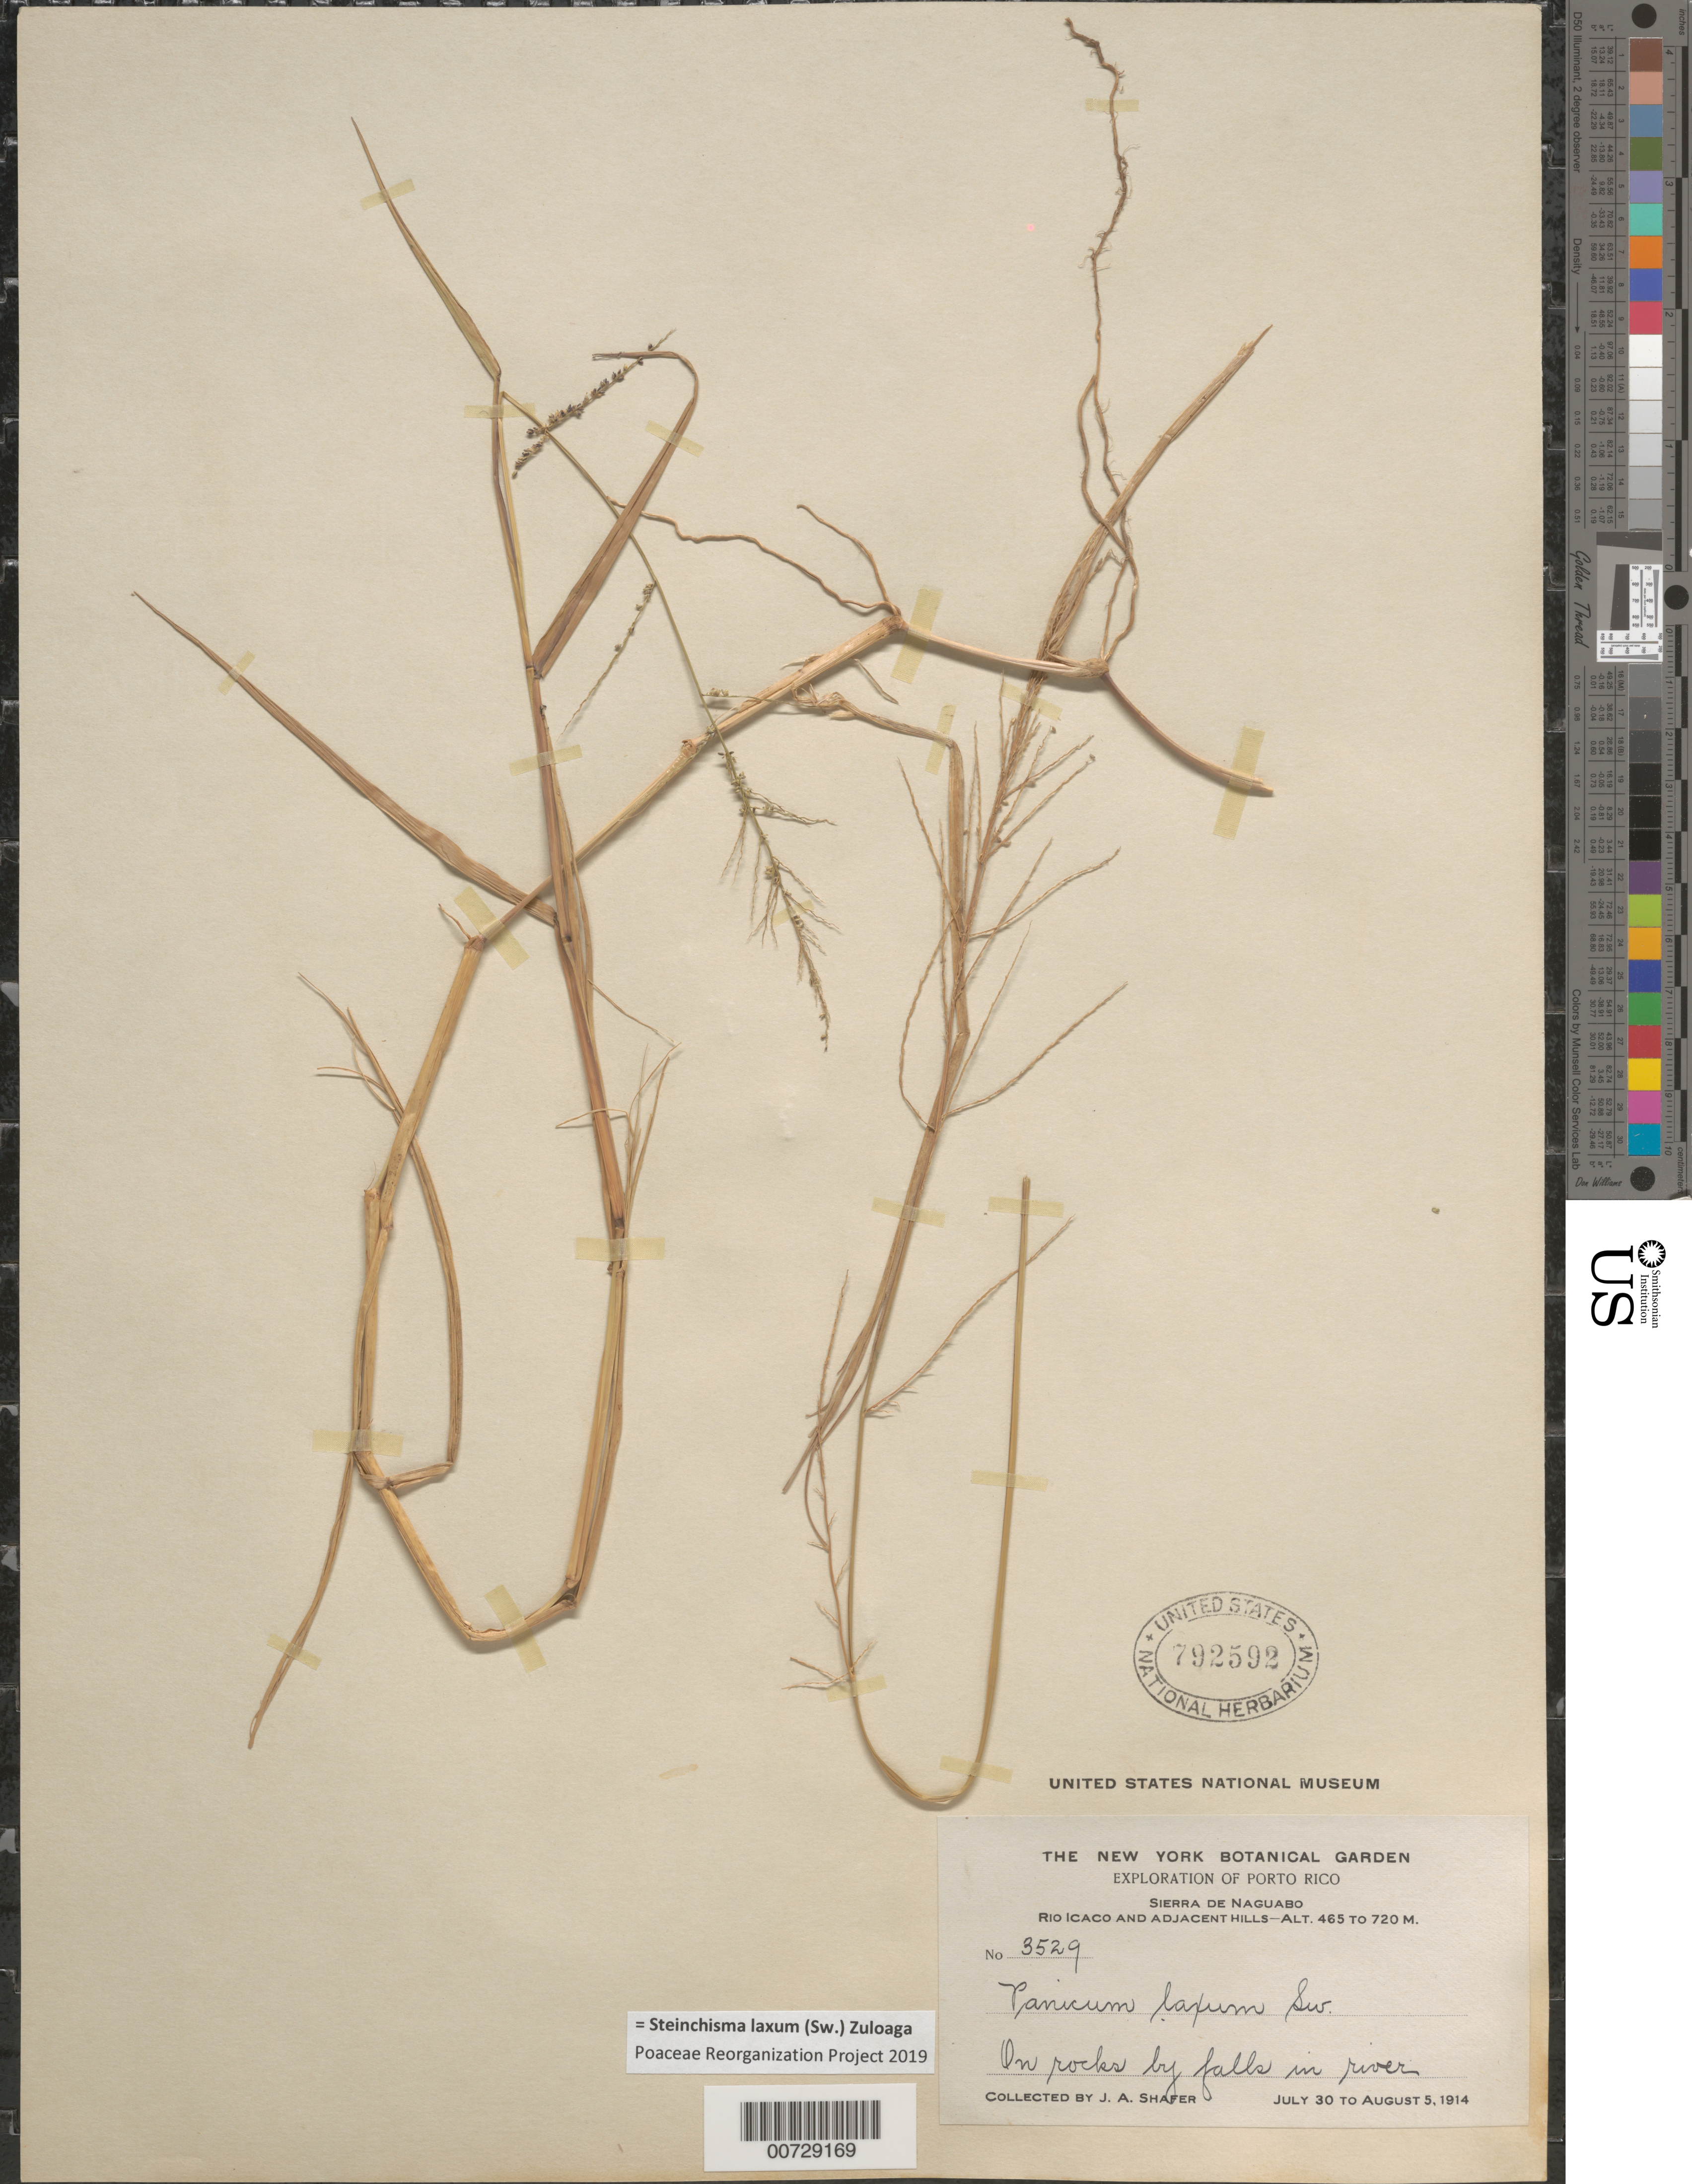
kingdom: Plantae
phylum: Tracheophyta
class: Liliopsida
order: Poales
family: Poaceae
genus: Steinchisma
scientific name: Steinchisma laxum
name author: (Sw.) Zuloaga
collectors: J. A. Shafer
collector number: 3529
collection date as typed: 30 Jul 1914 to 05 Aug 1914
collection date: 1914-07-30/1914-08-05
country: Puerto Rico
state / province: Naguabo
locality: Sierra de Naguabo; Río Icaco and Adjacent hills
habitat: On rocks by falls in river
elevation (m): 465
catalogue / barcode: US 792592